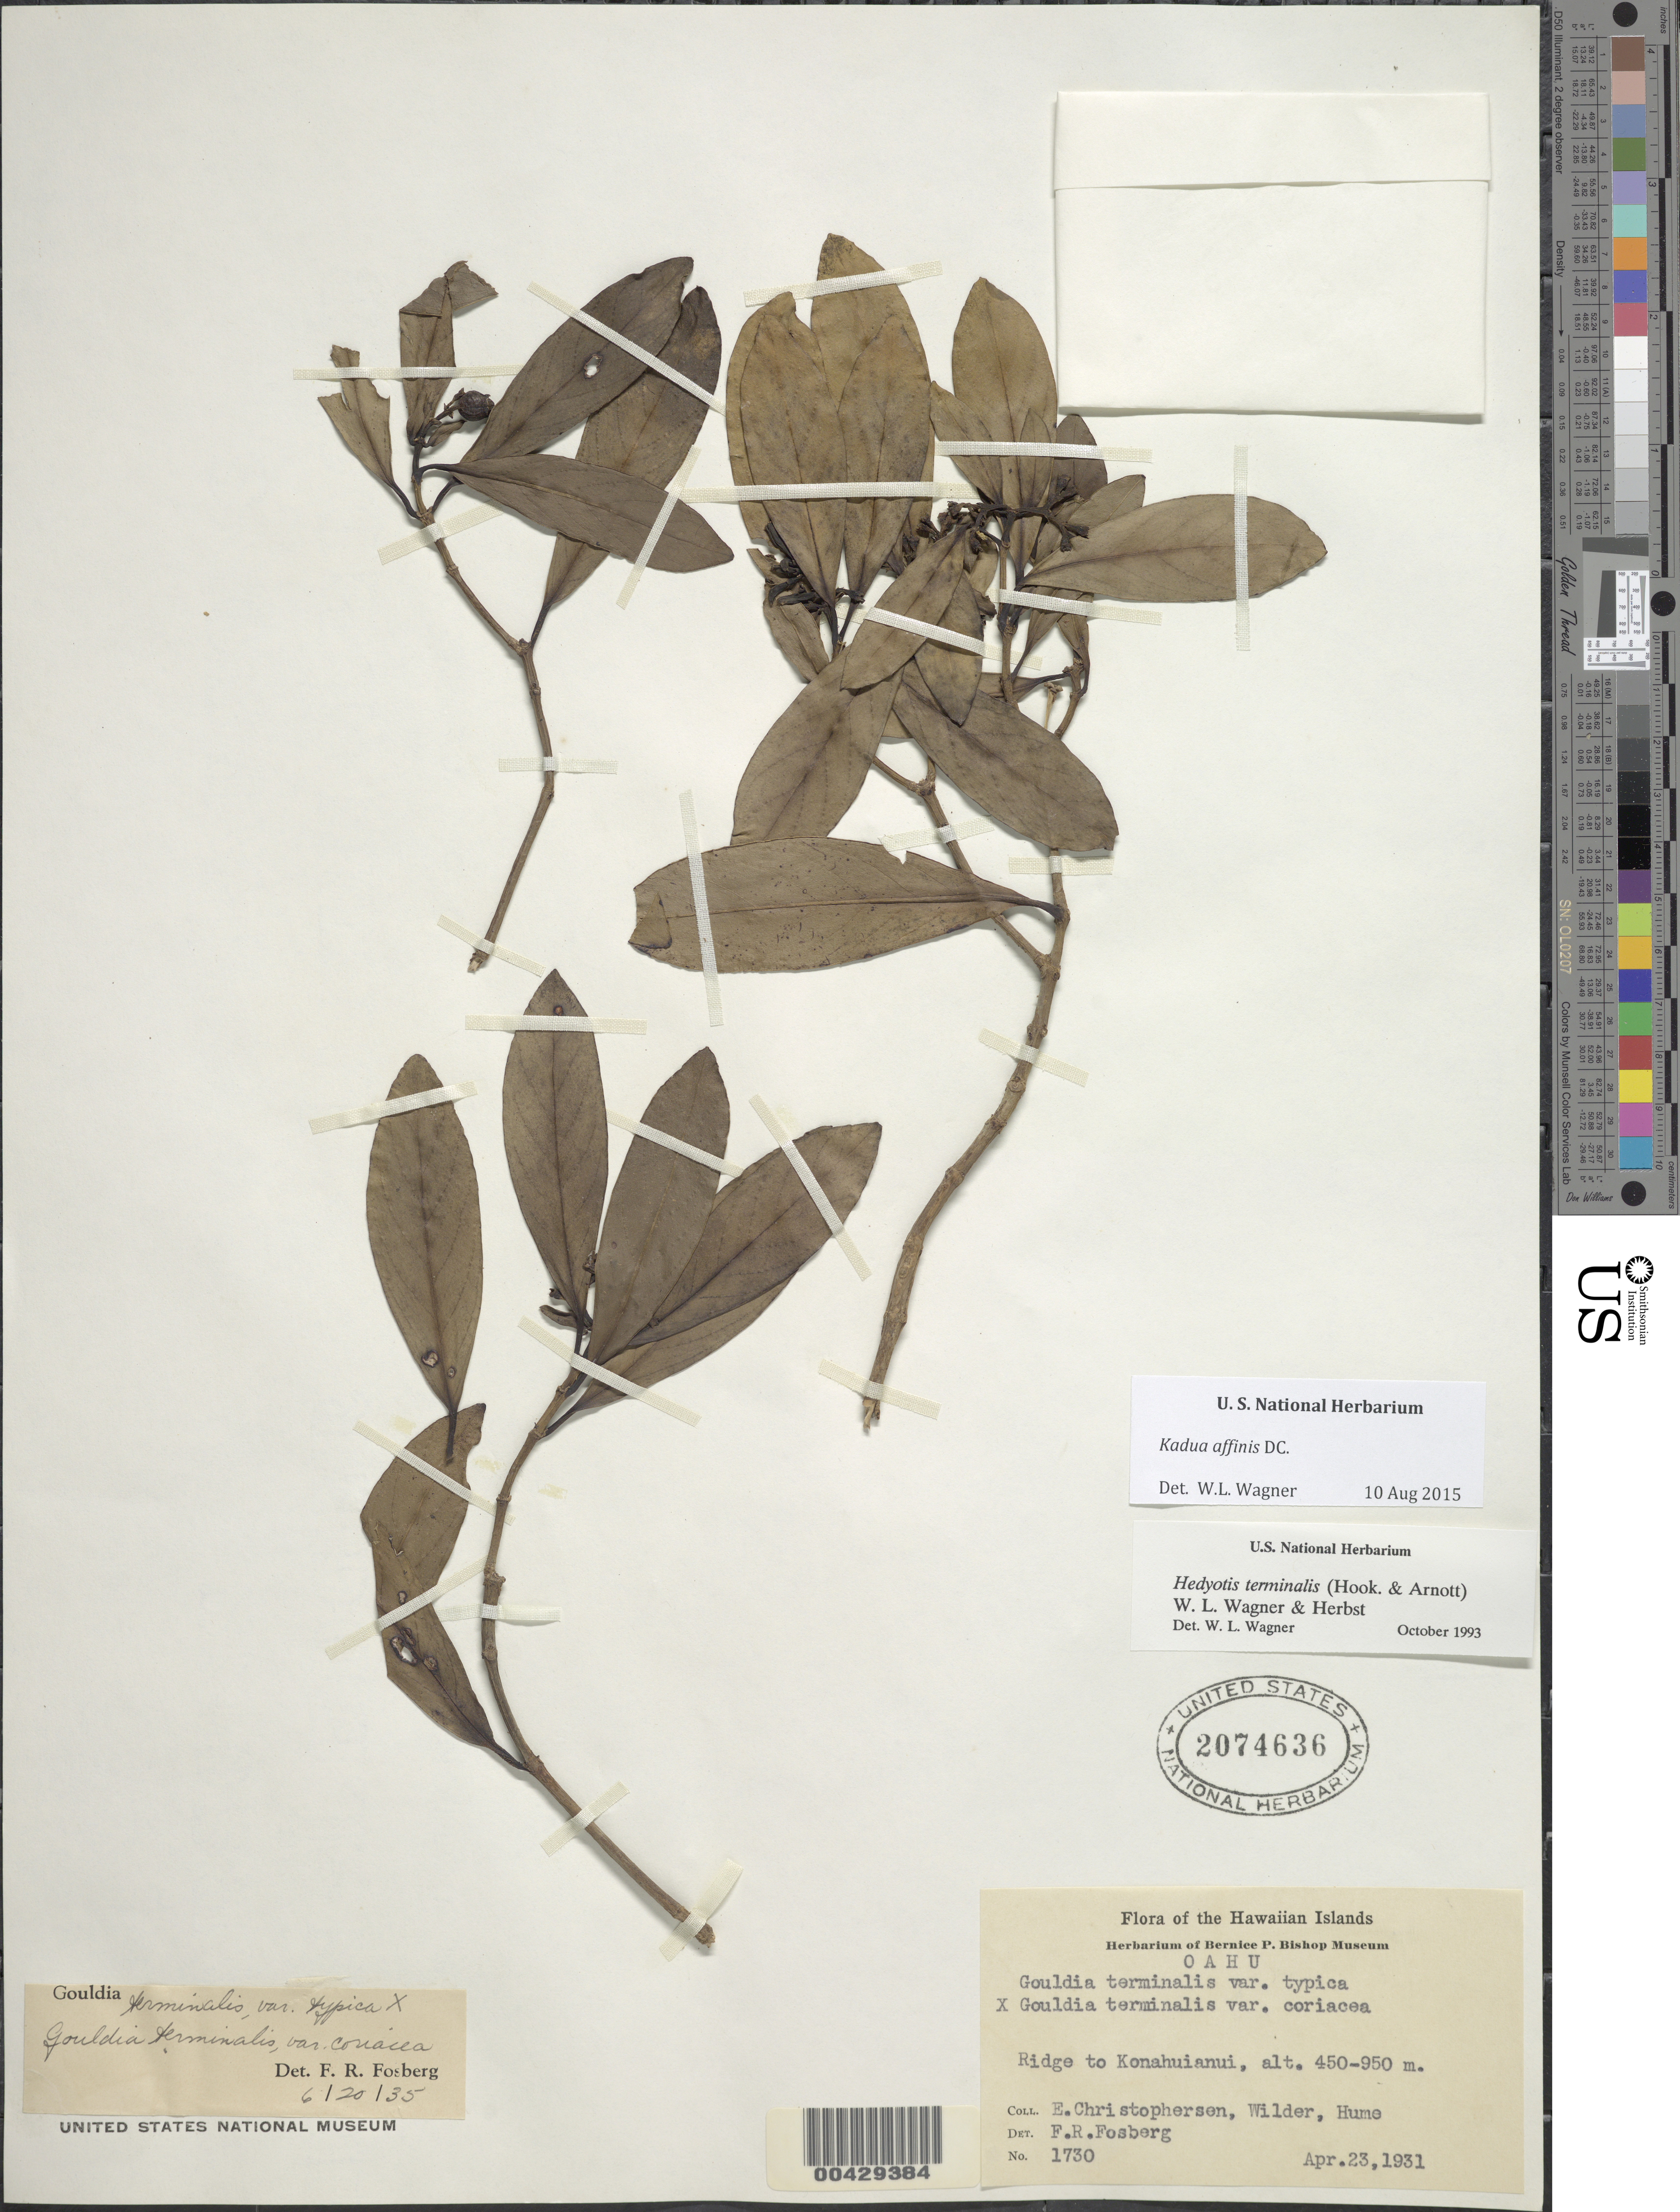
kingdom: Plantae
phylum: Tracheophyta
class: Magnoliopsida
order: Gentianales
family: Rubiaceae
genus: Kadua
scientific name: Kadua affinis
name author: DC.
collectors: E. Christophersen, G. Wilder & E. Hume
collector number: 1730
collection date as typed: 23 Apr 1931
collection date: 1931-04-23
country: United States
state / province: Hawaii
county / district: Honolulu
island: Oahu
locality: Ridge to Konahuianui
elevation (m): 450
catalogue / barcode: US 2074636